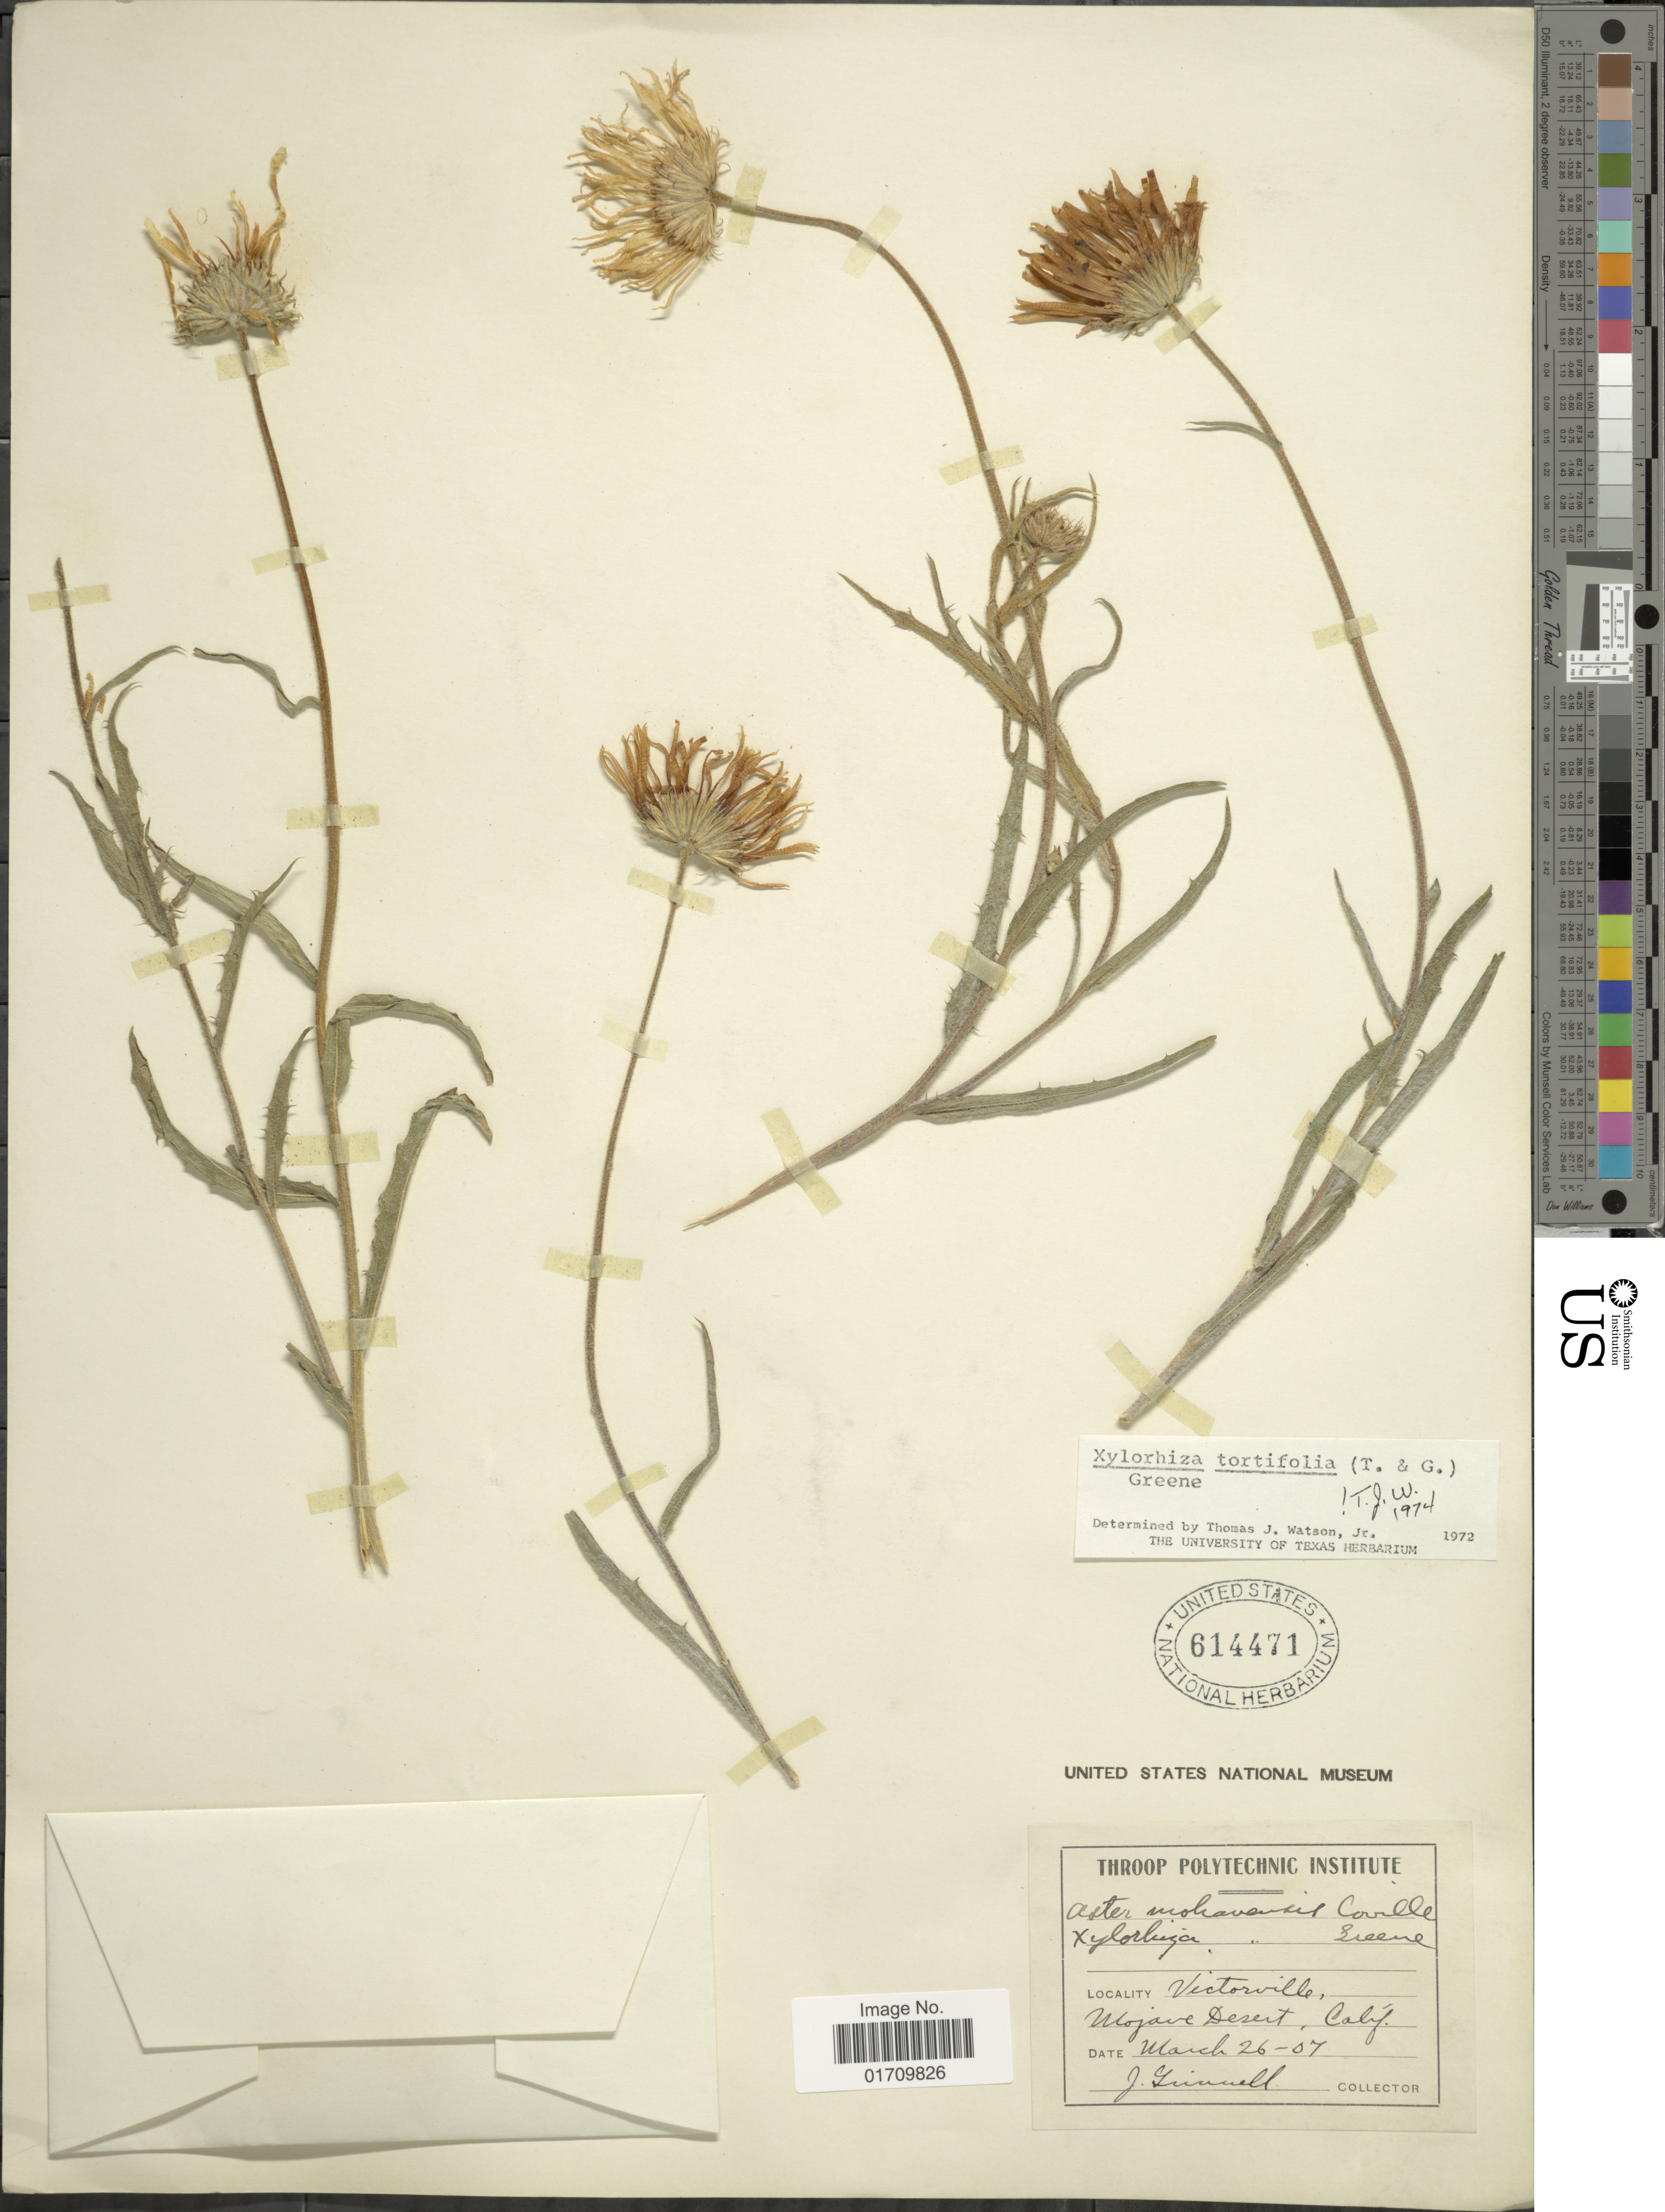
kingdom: Plantae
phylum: Tracheophyta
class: Magnoliopsida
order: Asterales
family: Asteraceae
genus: Xylorhiza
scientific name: Xylorhiza tortifolia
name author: (Torr. & A. Gray) Greene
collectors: J. Grinnell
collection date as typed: Transcribed d/m/y: 26/3/7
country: United States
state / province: California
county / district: San Barnadino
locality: Victorville, Mojave Desert, Calif.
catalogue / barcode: US 614471